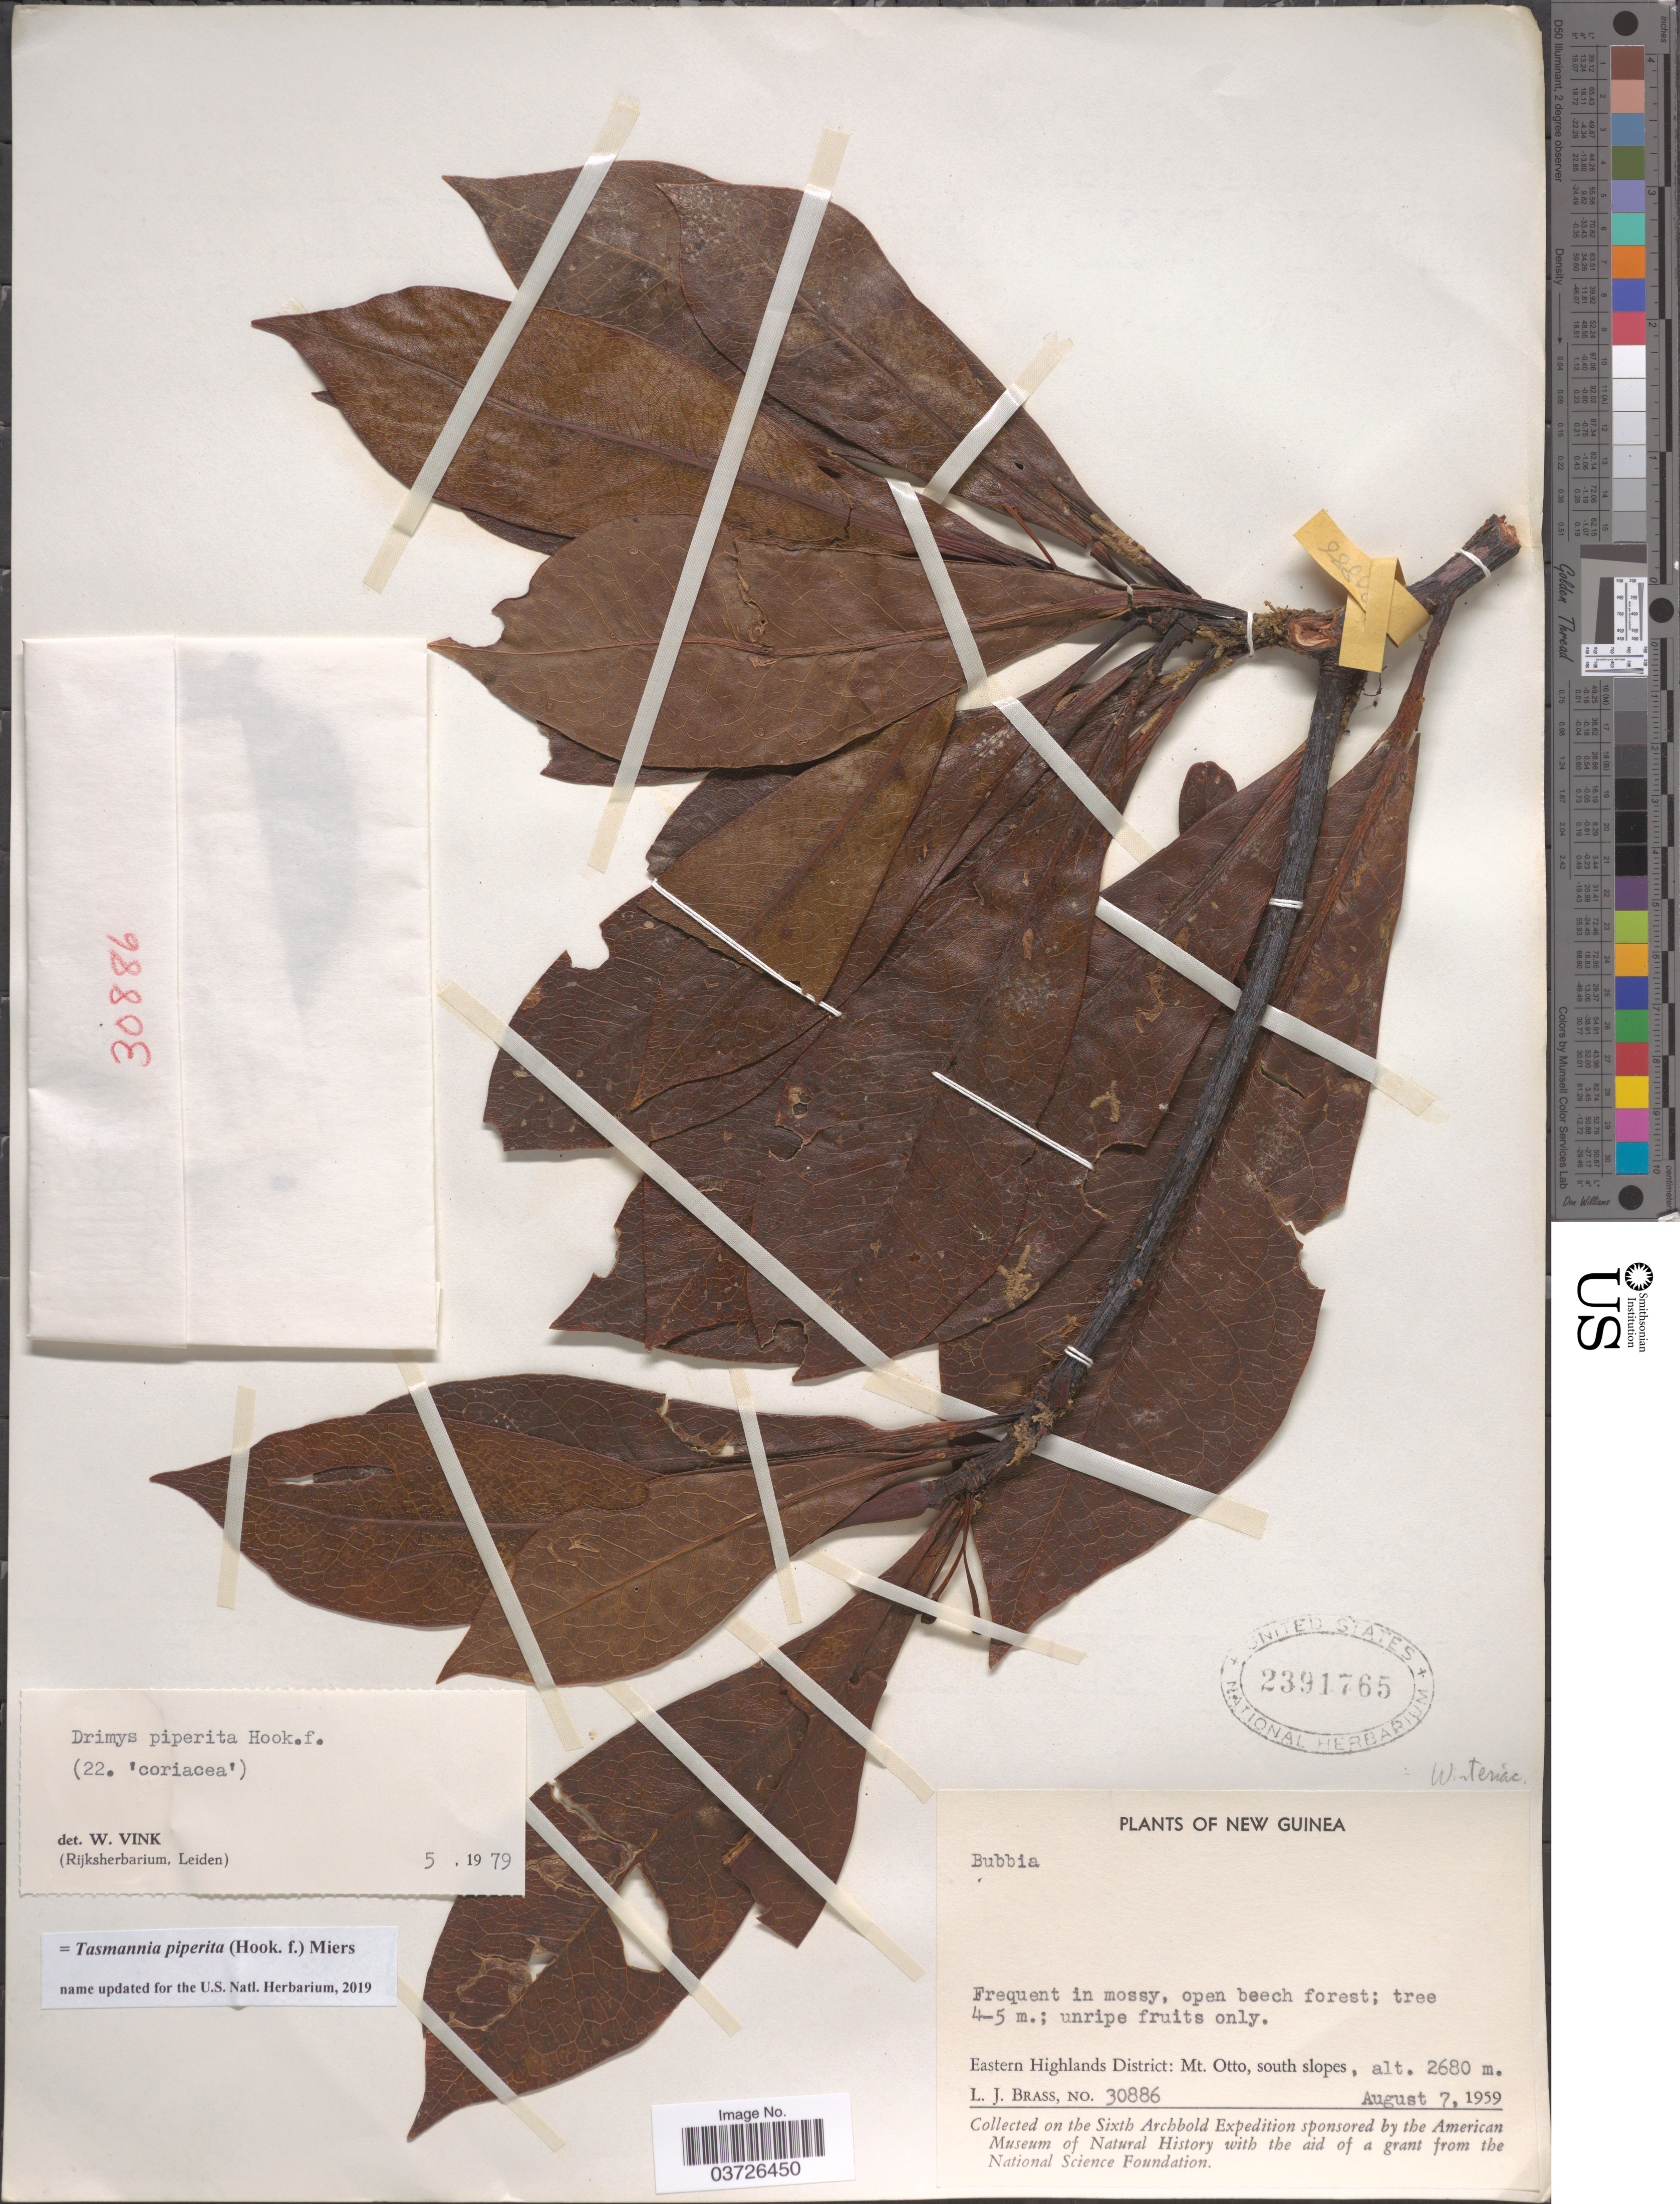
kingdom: Plantae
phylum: Tracheophyta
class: Magnoliopsida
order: Canellales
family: Winteraceae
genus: Tasmannia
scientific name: Tasmannia piperita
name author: (Hook. f.) Miers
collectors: L. J. Brass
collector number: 30886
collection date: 1959-08-07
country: Papua New Guinea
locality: New Guinea. Eastern Highlands District: Mt. Otto, south slopes.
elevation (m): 2680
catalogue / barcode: US 2391765